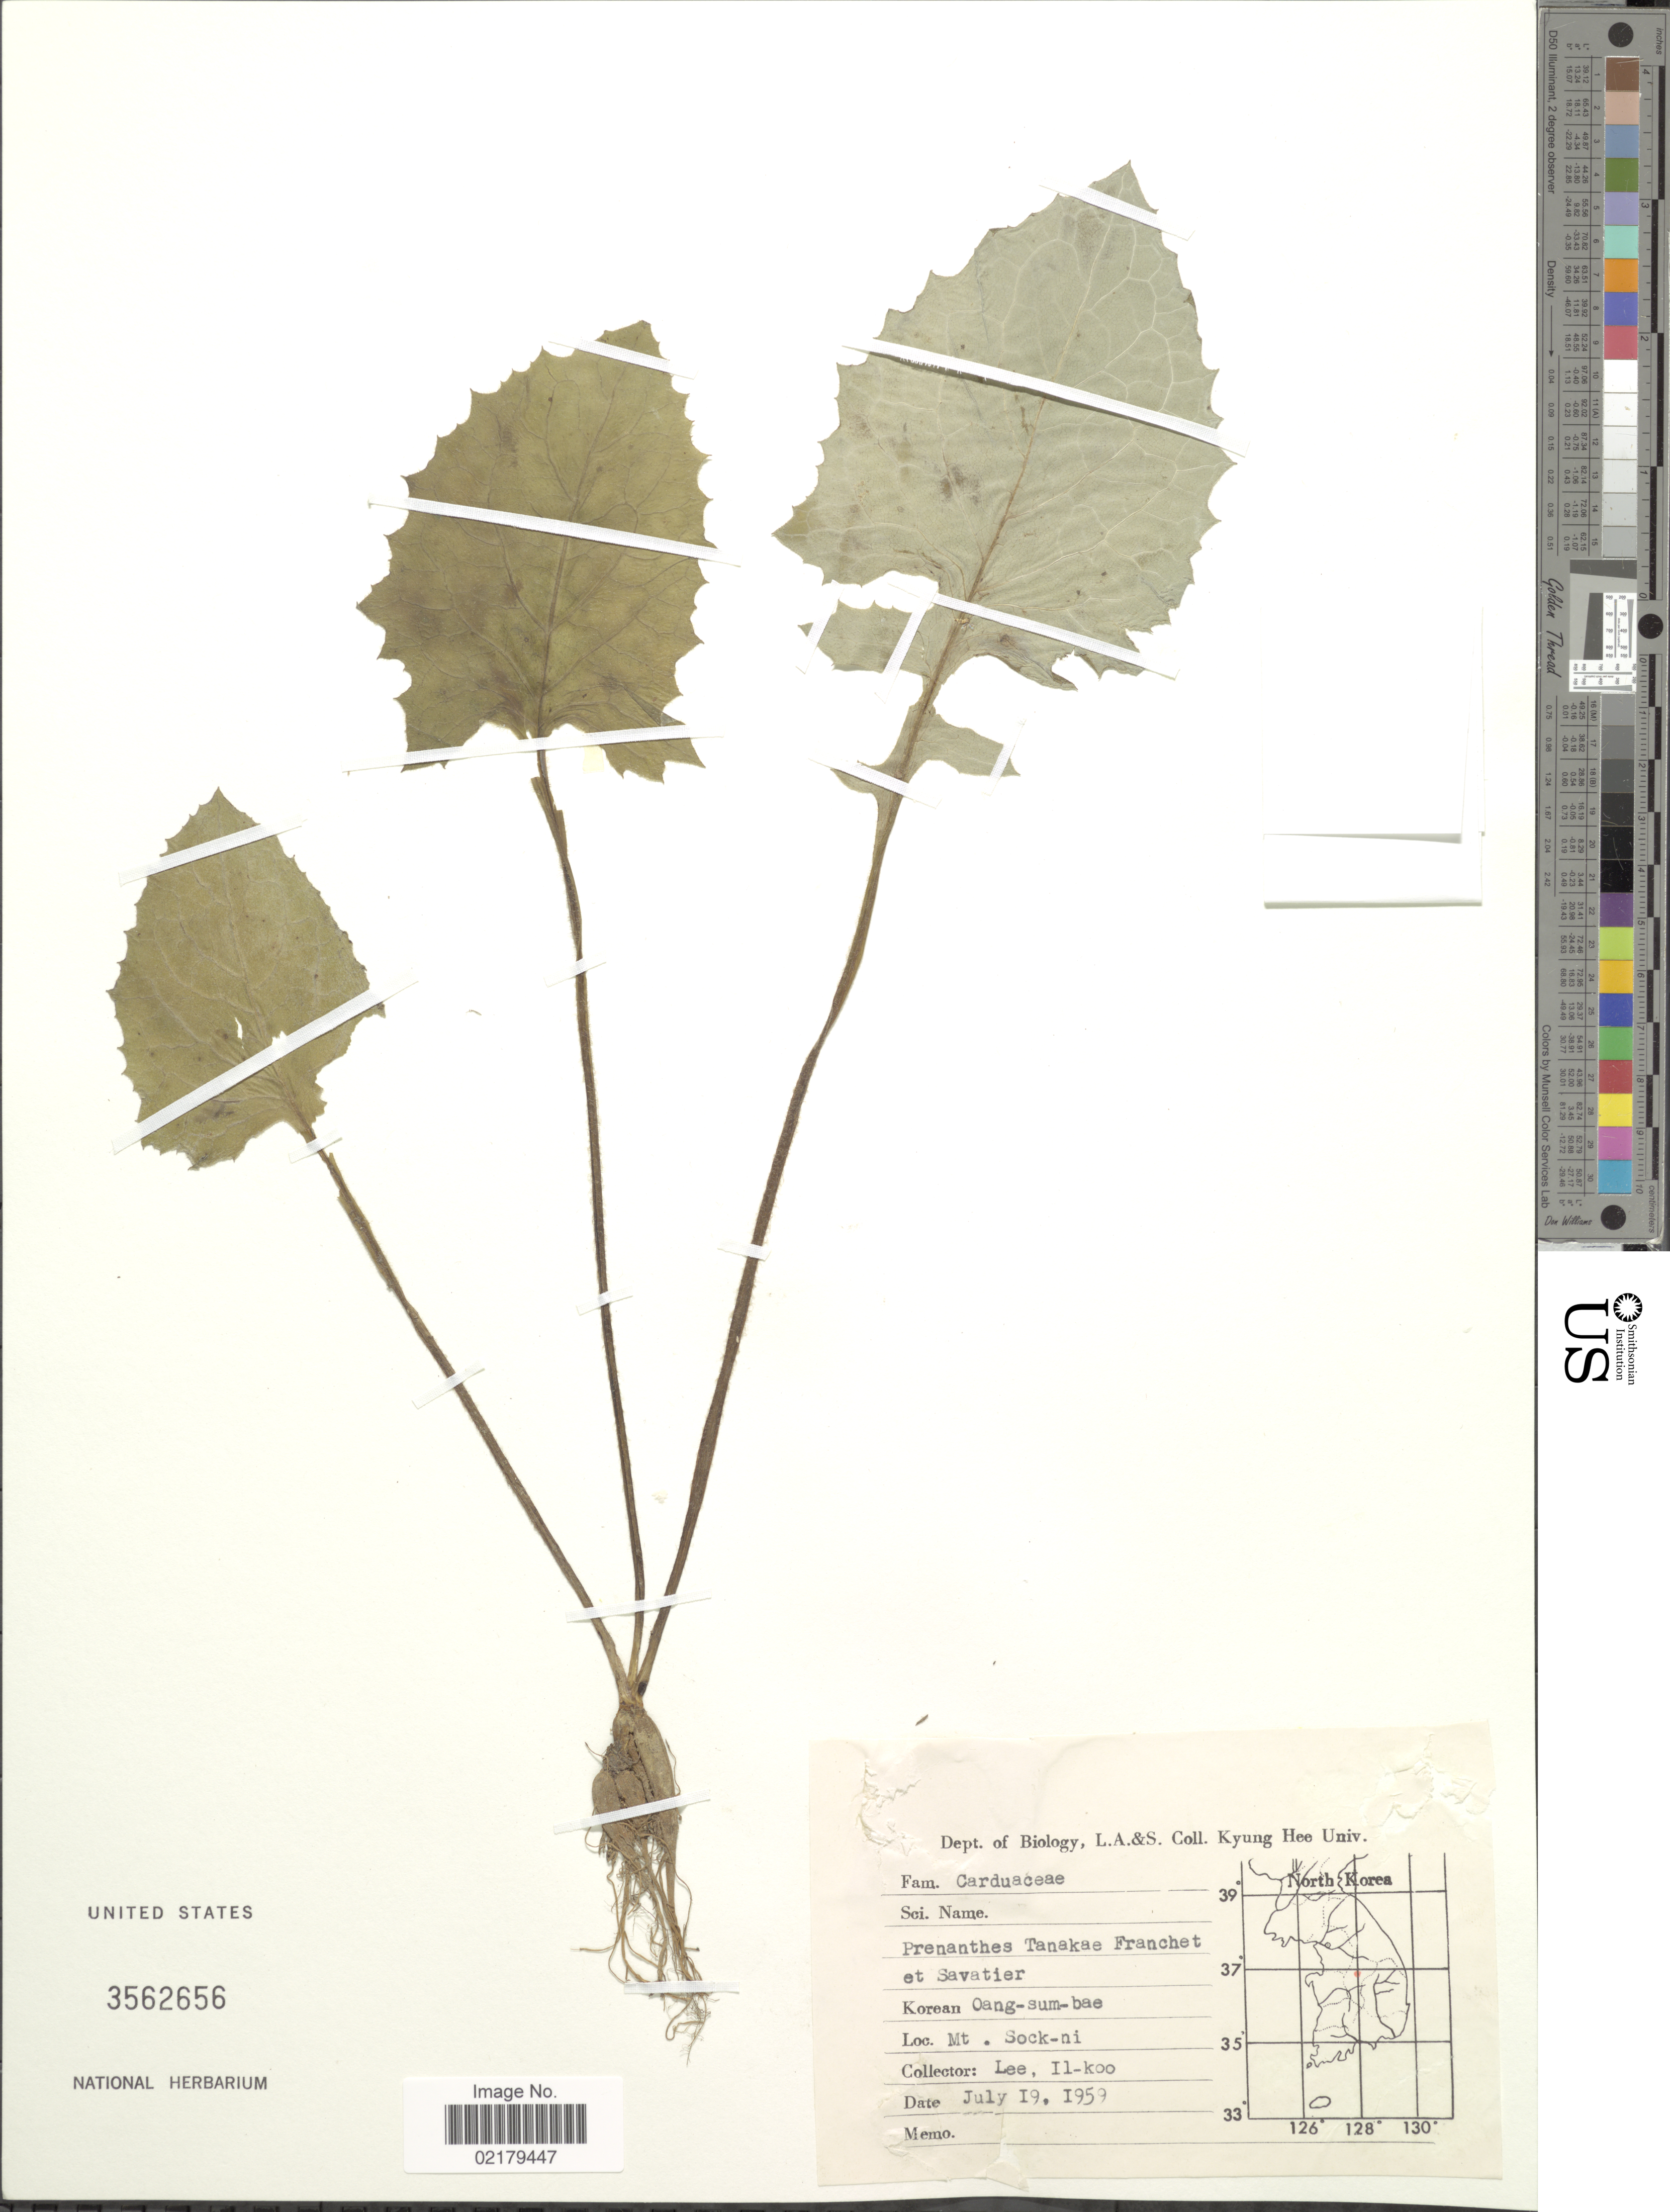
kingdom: Plantae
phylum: Tracheophyta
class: Magnoliopsida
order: Asterales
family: Asteraceae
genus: Prenanthes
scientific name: Prenanthes tanakae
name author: (Koidz.) Koidz.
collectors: Il-Ko Lee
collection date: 1959-07-19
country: South Korea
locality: Mt. Sock-ni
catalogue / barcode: US 3562656